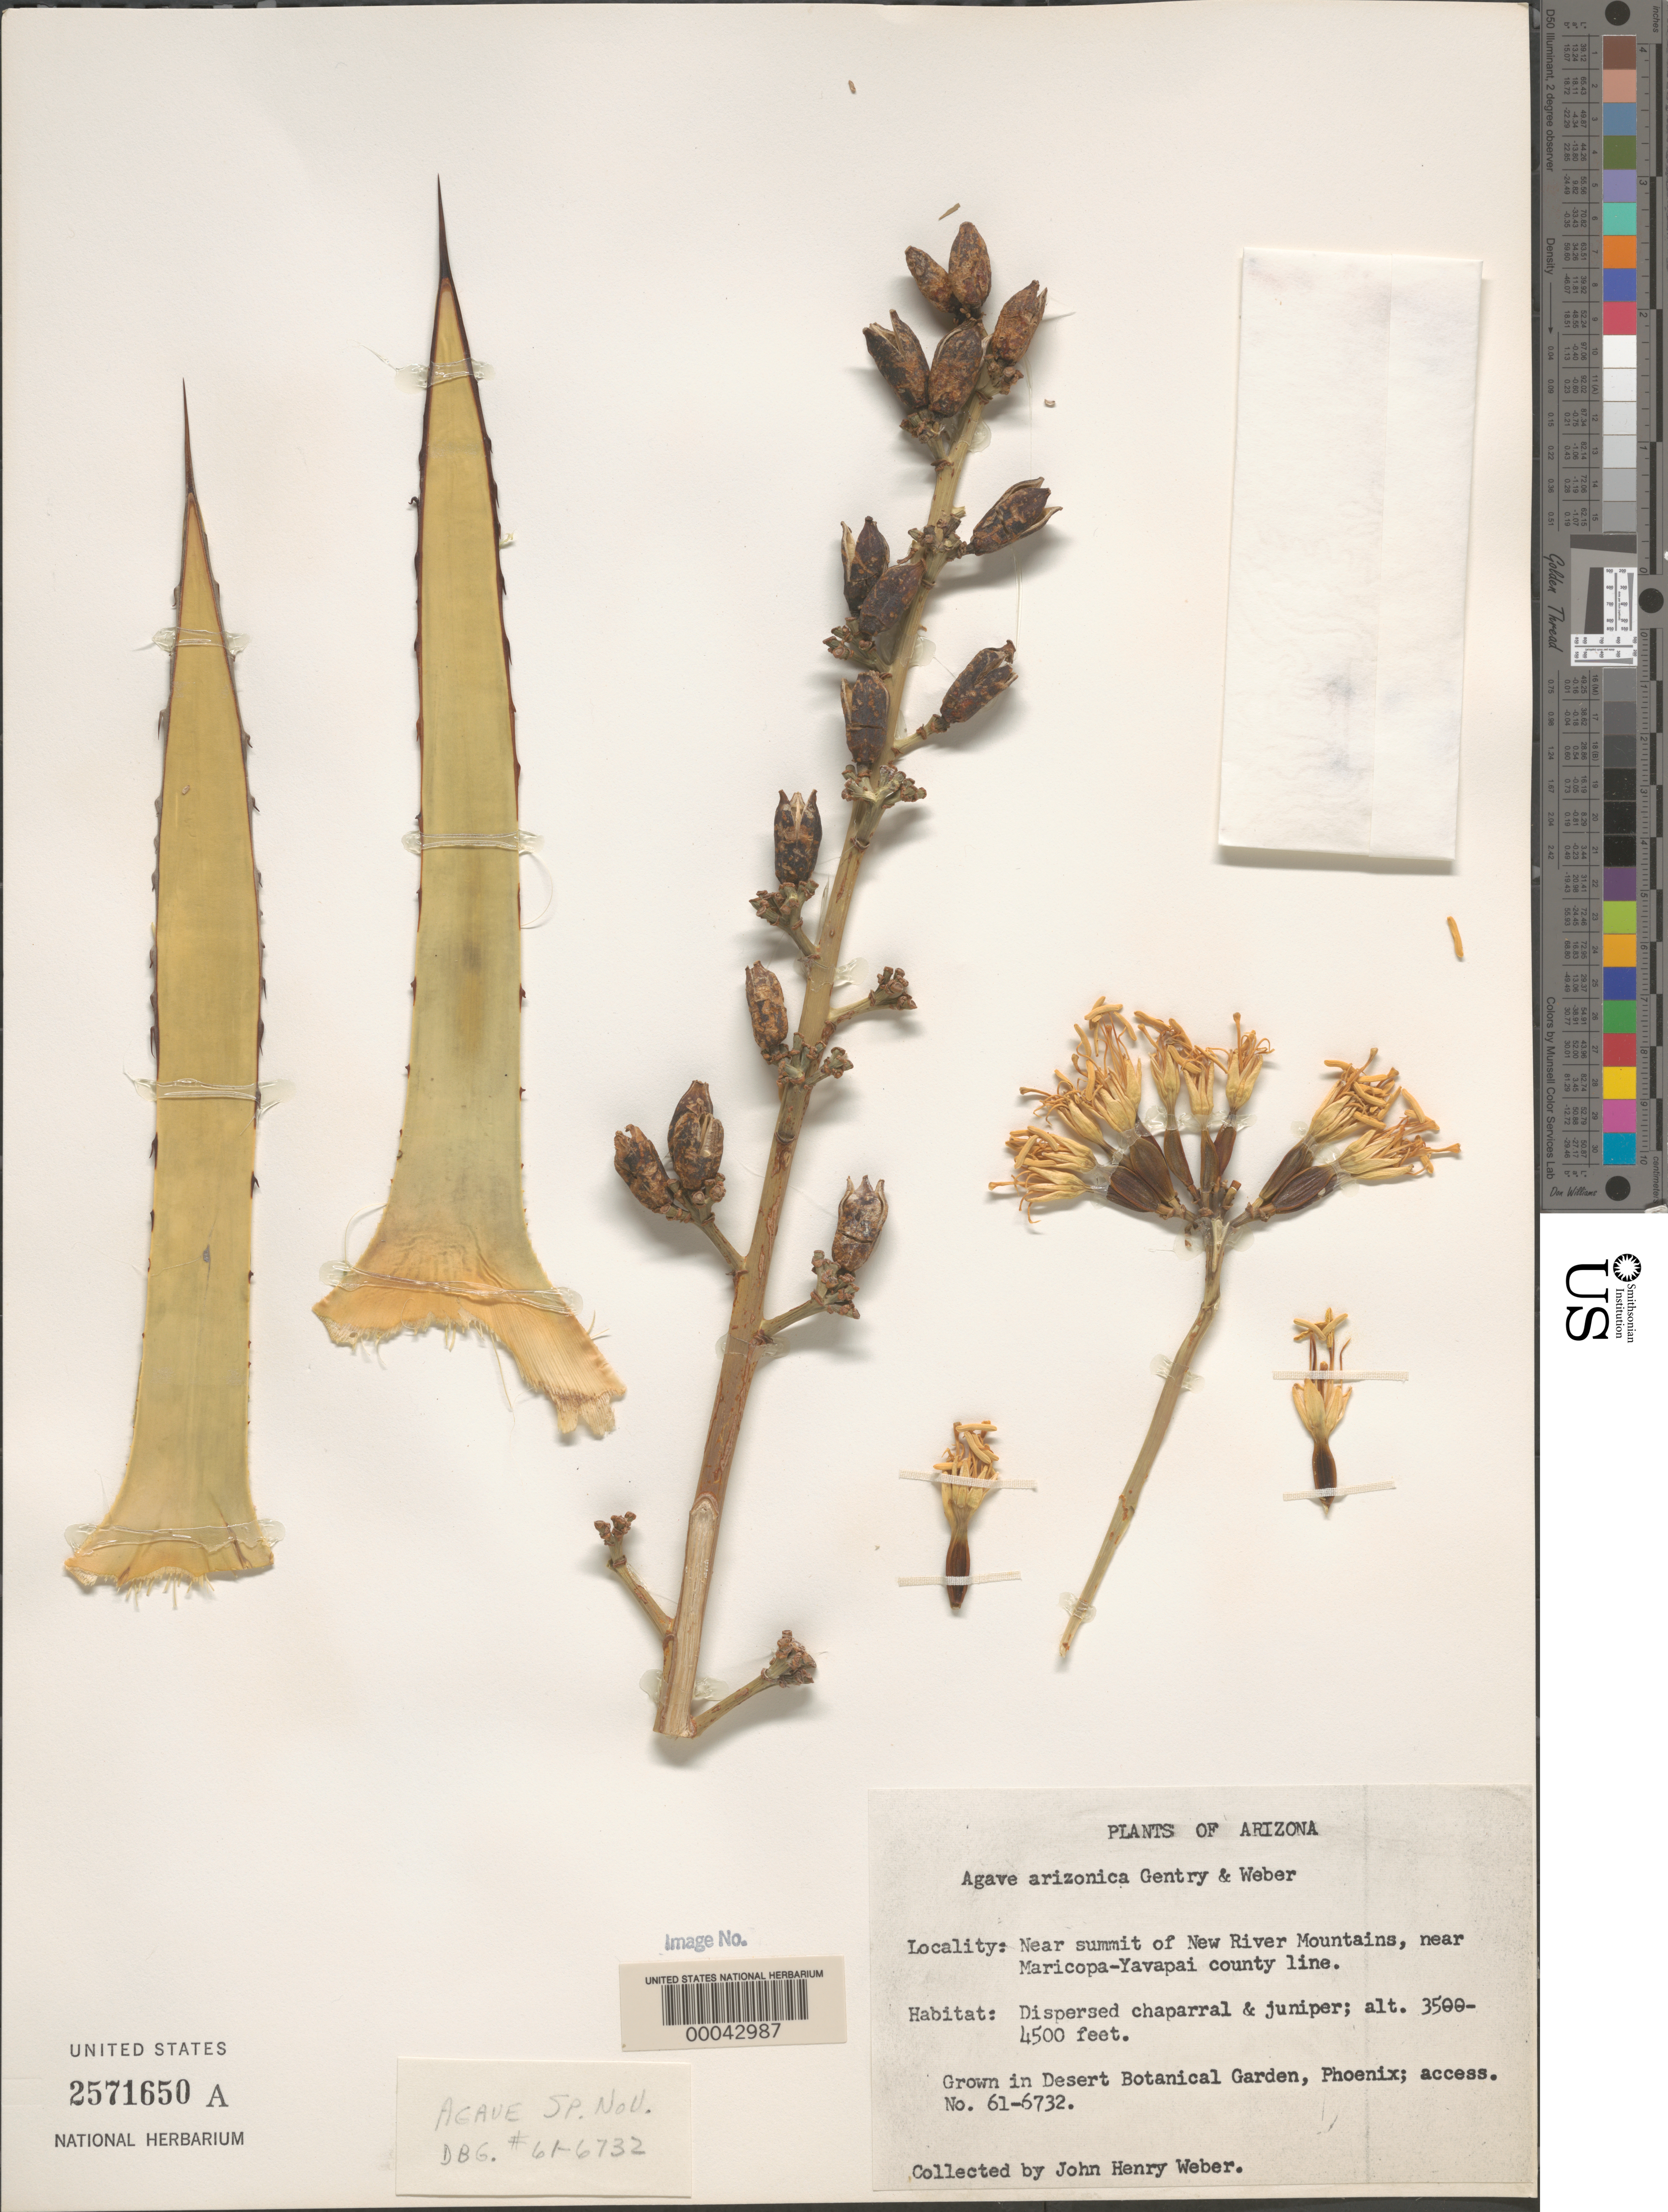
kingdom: Plantae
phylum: Tracheophyta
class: Liliopsida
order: Asparagales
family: Asparagaceae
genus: Agave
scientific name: Agave arizonica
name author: Gentry & J.H. Weber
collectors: J. H. Weber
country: United States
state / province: Arizona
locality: Near summit of New River Mountains, near Maricopa-Yavapai county line [unsure placement] Grown in Desert Botanical Garden, Phoenix.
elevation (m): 1372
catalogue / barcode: US 2571650A